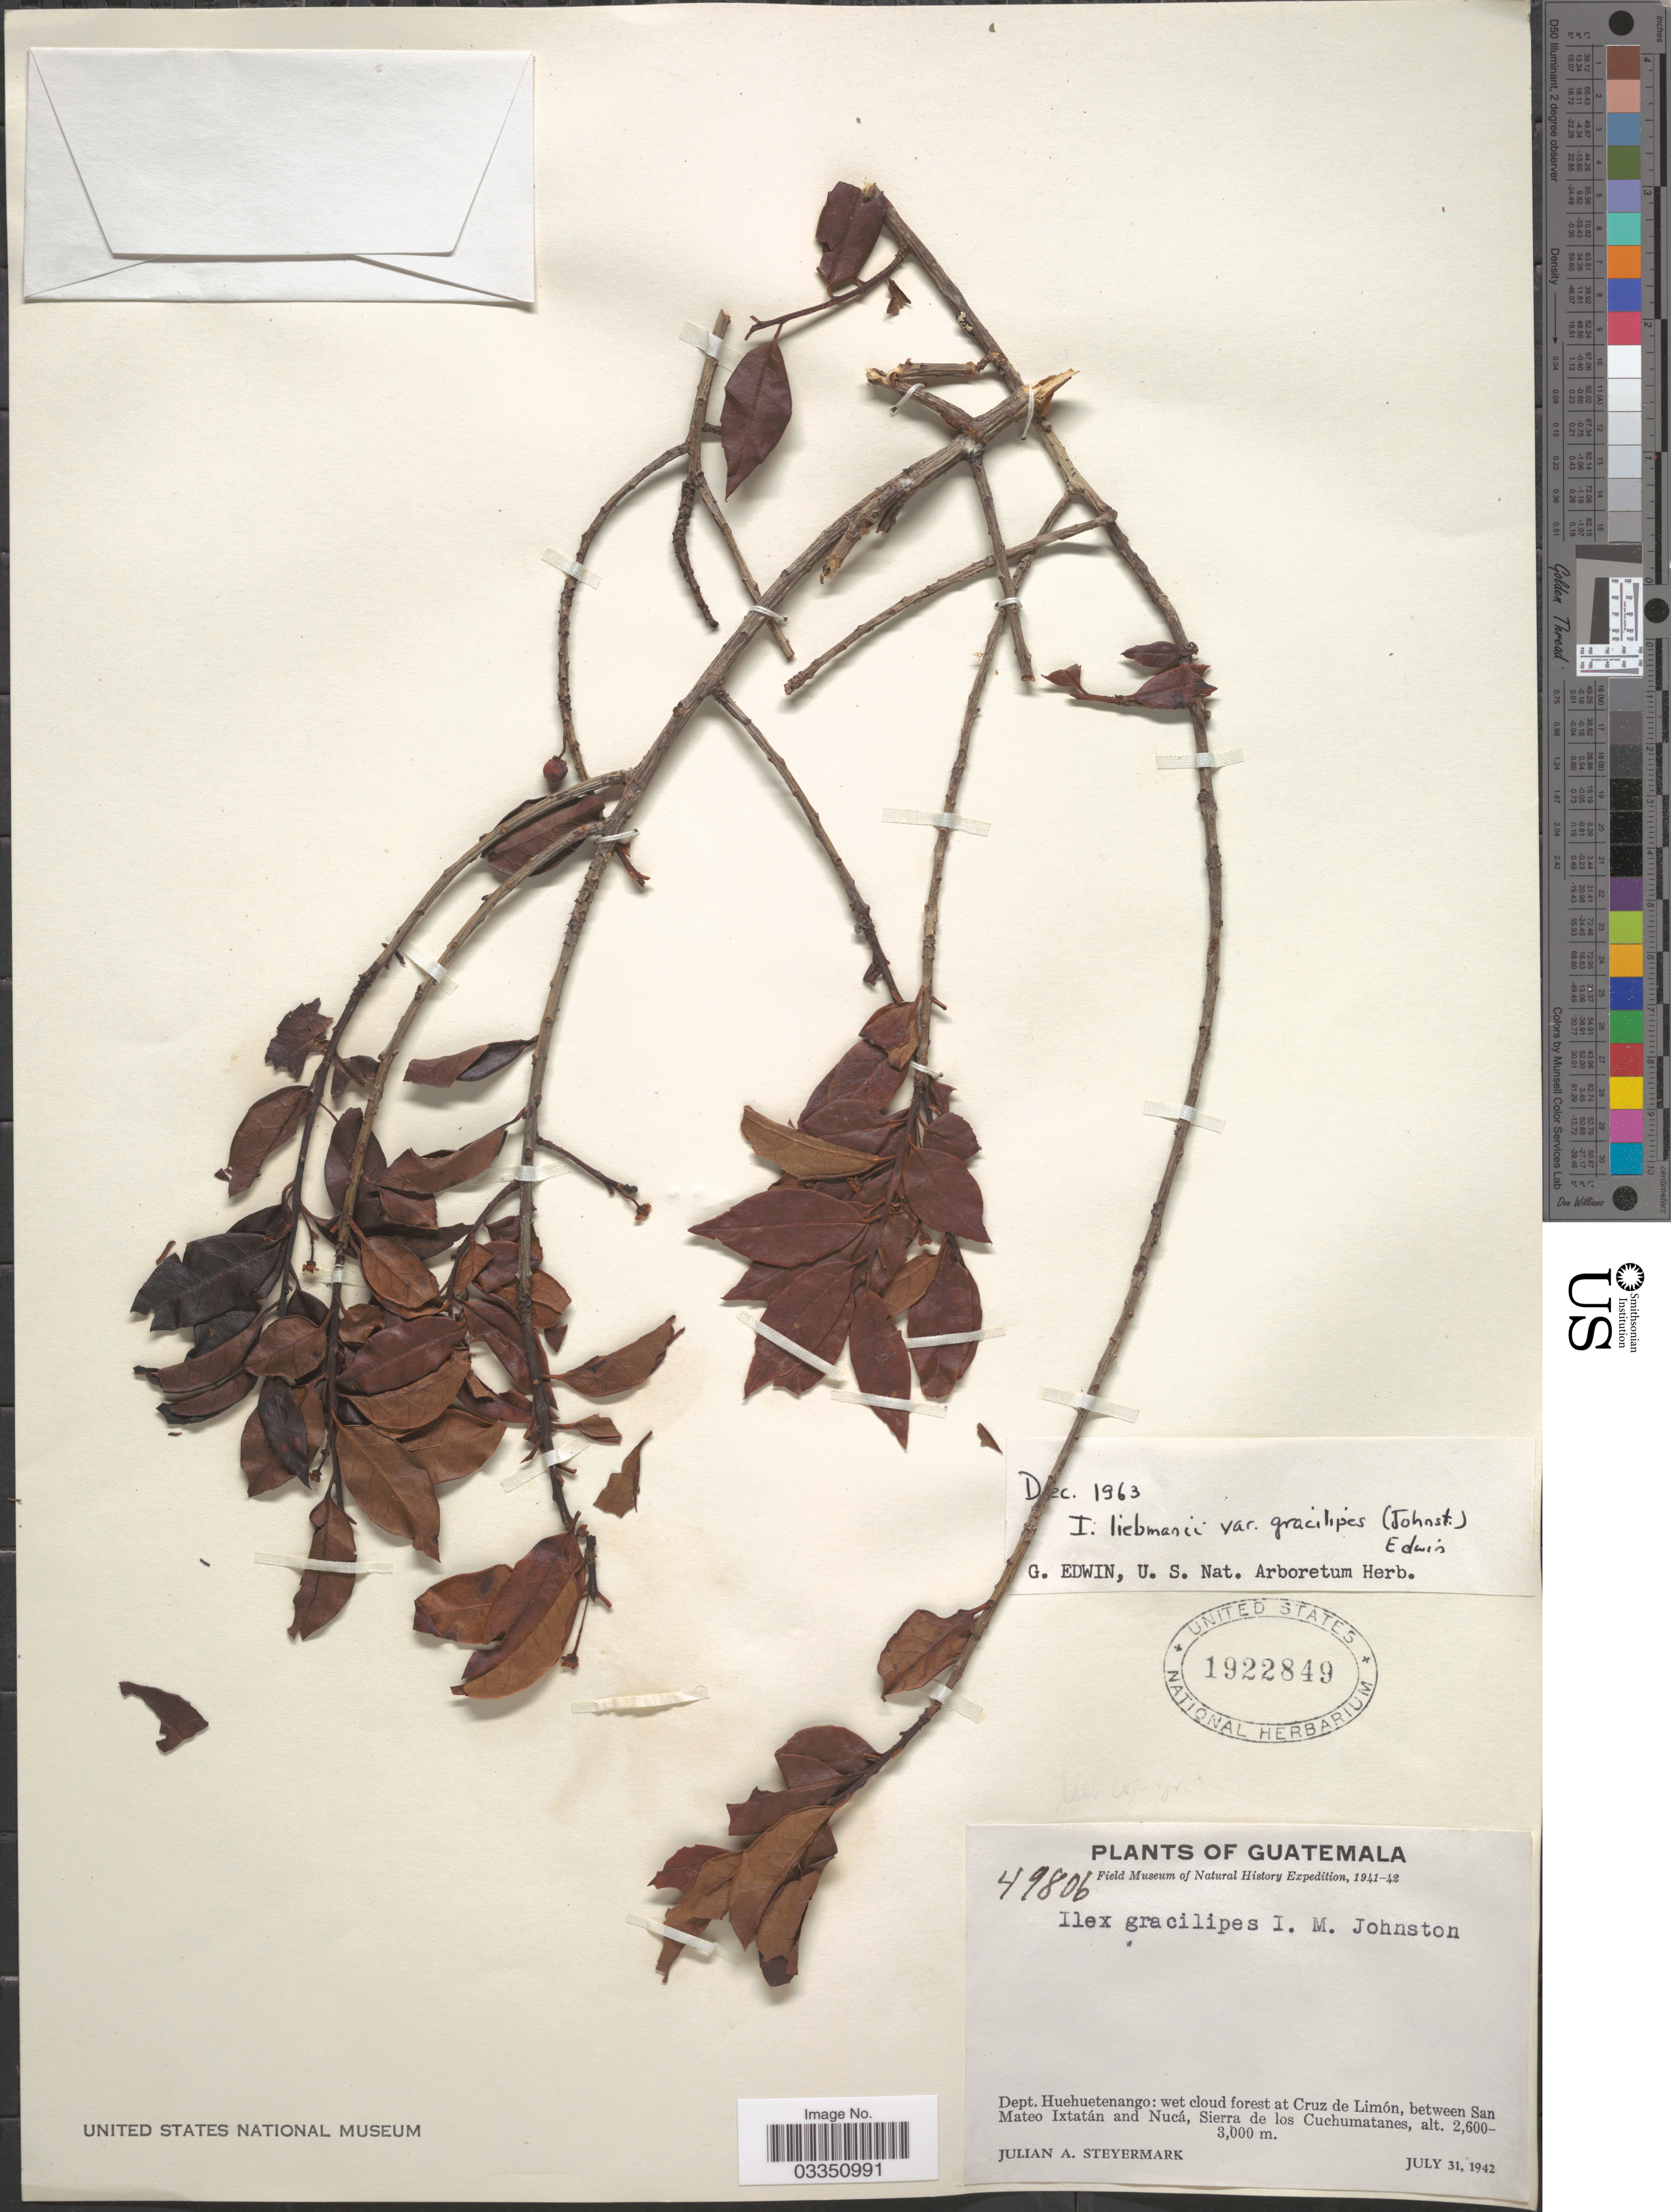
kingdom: Plantae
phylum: Tracheophyta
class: Magnoliopsida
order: Aquifoliales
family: Aquifoliaceae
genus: Ilex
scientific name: Ilex liebmannii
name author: Standl.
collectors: J. Steyermark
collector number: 49806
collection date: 1942-07-31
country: Guatemala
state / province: Huehuetenango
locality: Dept. Huehuetenango: wet cloud forest at Cruz de Limón, between San Mateo Ixtatán and Nucá, Sierra de los Chuchumatanes.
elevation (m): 2600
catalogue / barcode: US 1922849